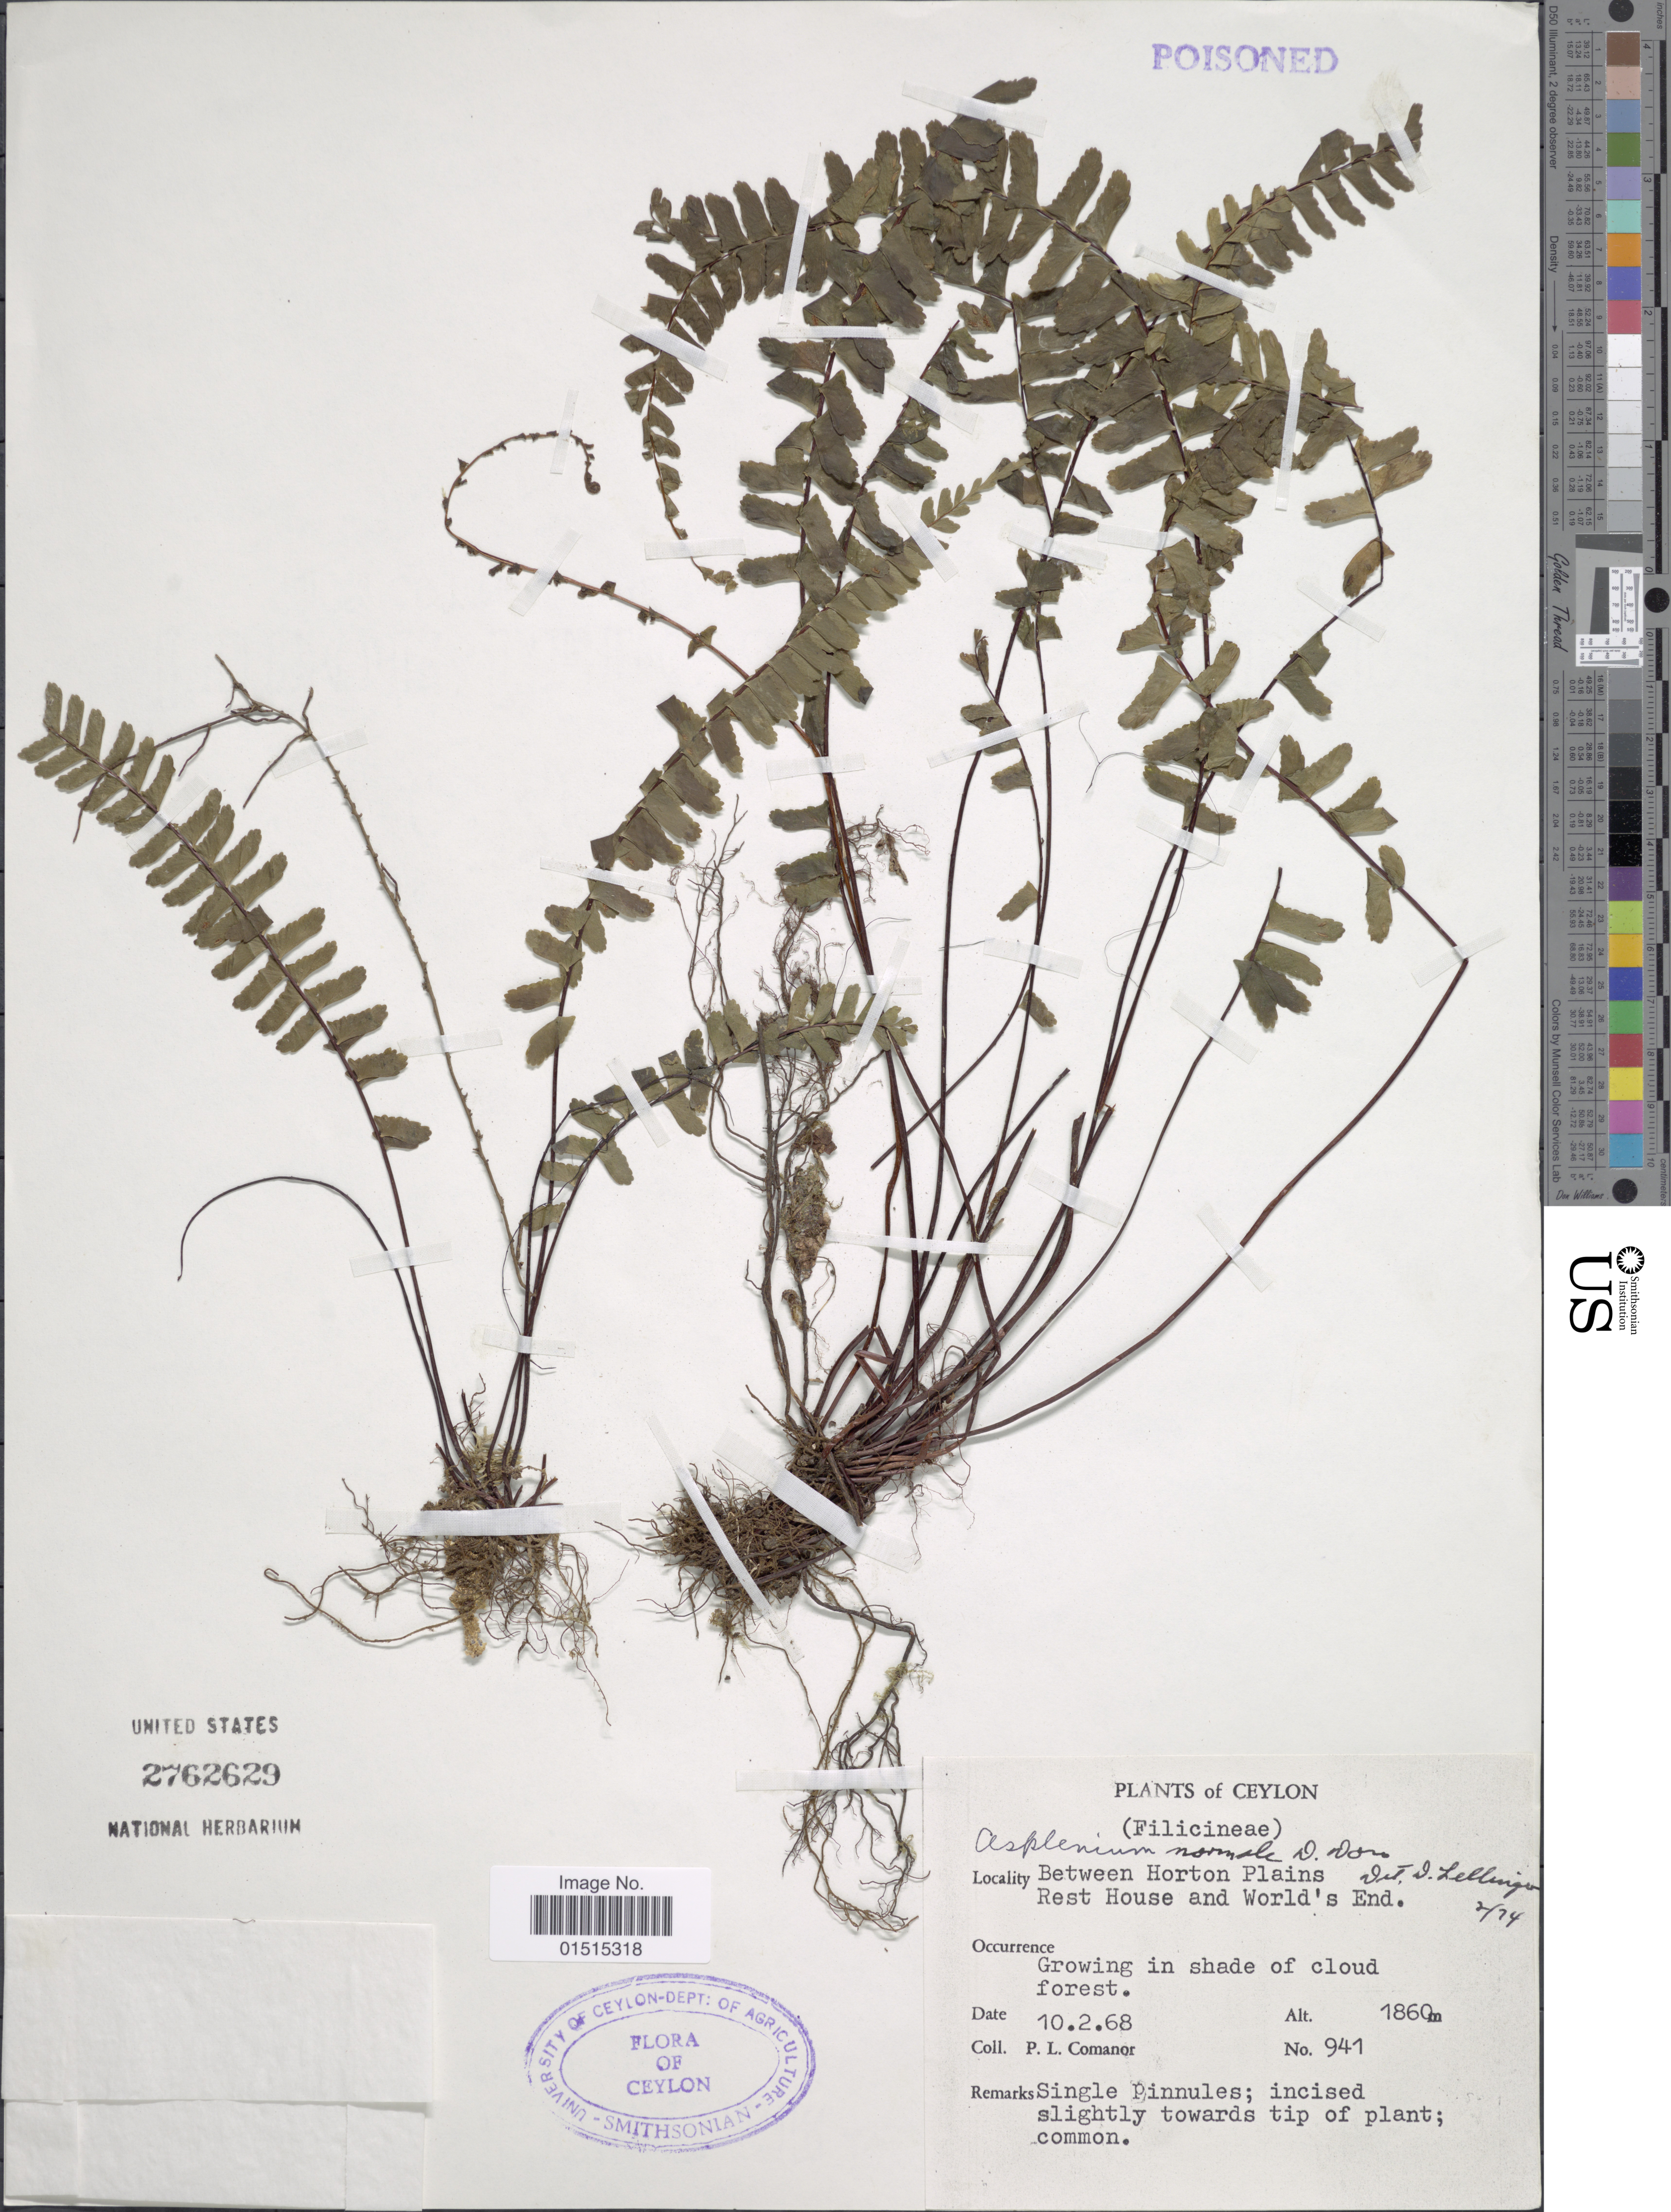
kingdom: Plantae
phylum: Tracheophyta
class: Polypodiopsida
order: Polypodiales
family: Aspleniaceae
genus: Asplenium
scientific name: Asplenium normale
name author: D. Don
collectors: P. Comanor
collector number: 941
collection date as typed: Transcribed d/m/y: 10/2/68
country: Sri Lanka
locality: Ceylom, Between Horton Plains, Rest House and World's End.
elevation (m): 1860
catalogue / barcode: US 2762629